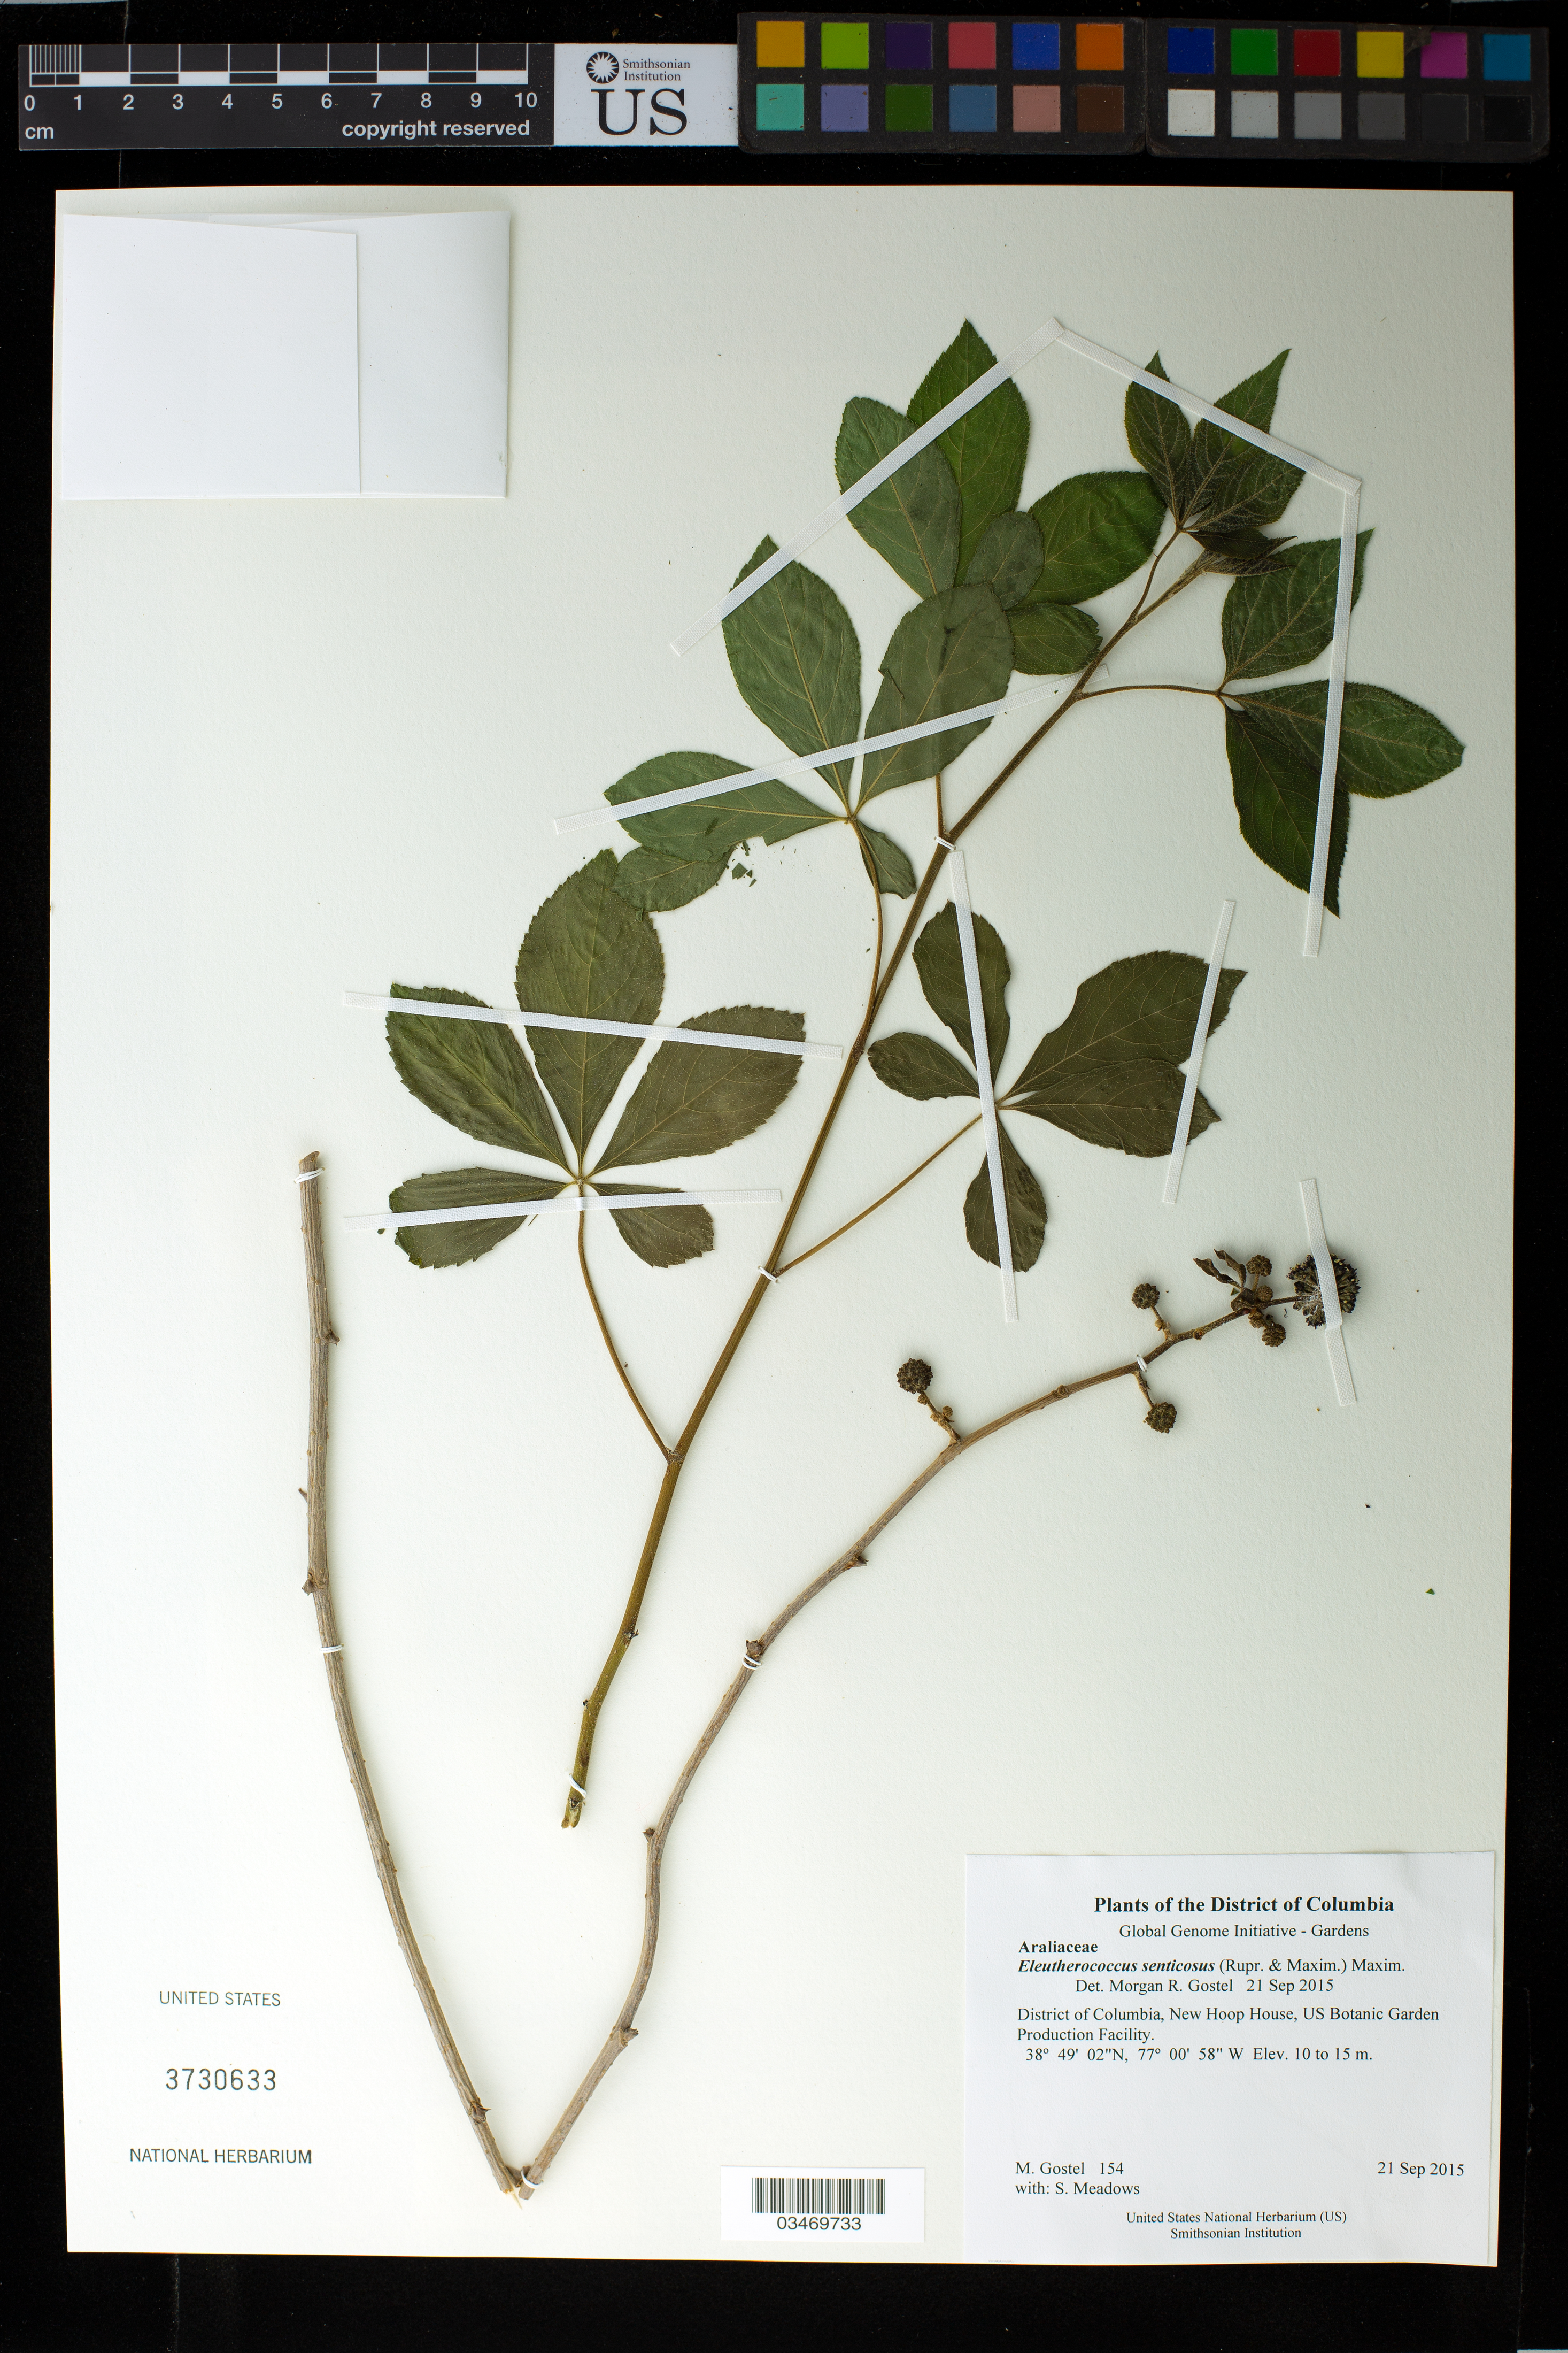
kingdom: Plantae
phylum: Tracheophyta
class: Magnoliopsida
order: Apiales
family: Araliaceae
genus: Eleutherococcus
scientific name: Eleutherococcus senticosus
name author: (Rupr. & Maxim.) Maxim.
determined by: Gostel, M. R.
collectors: M. R. Gostel & S. Meadows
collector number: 154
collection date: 2015-09-21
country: United States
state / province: District of Columbia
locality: New Hoop House, US Botanic Garden Production Facility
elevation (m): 10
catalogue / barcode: US 3730633